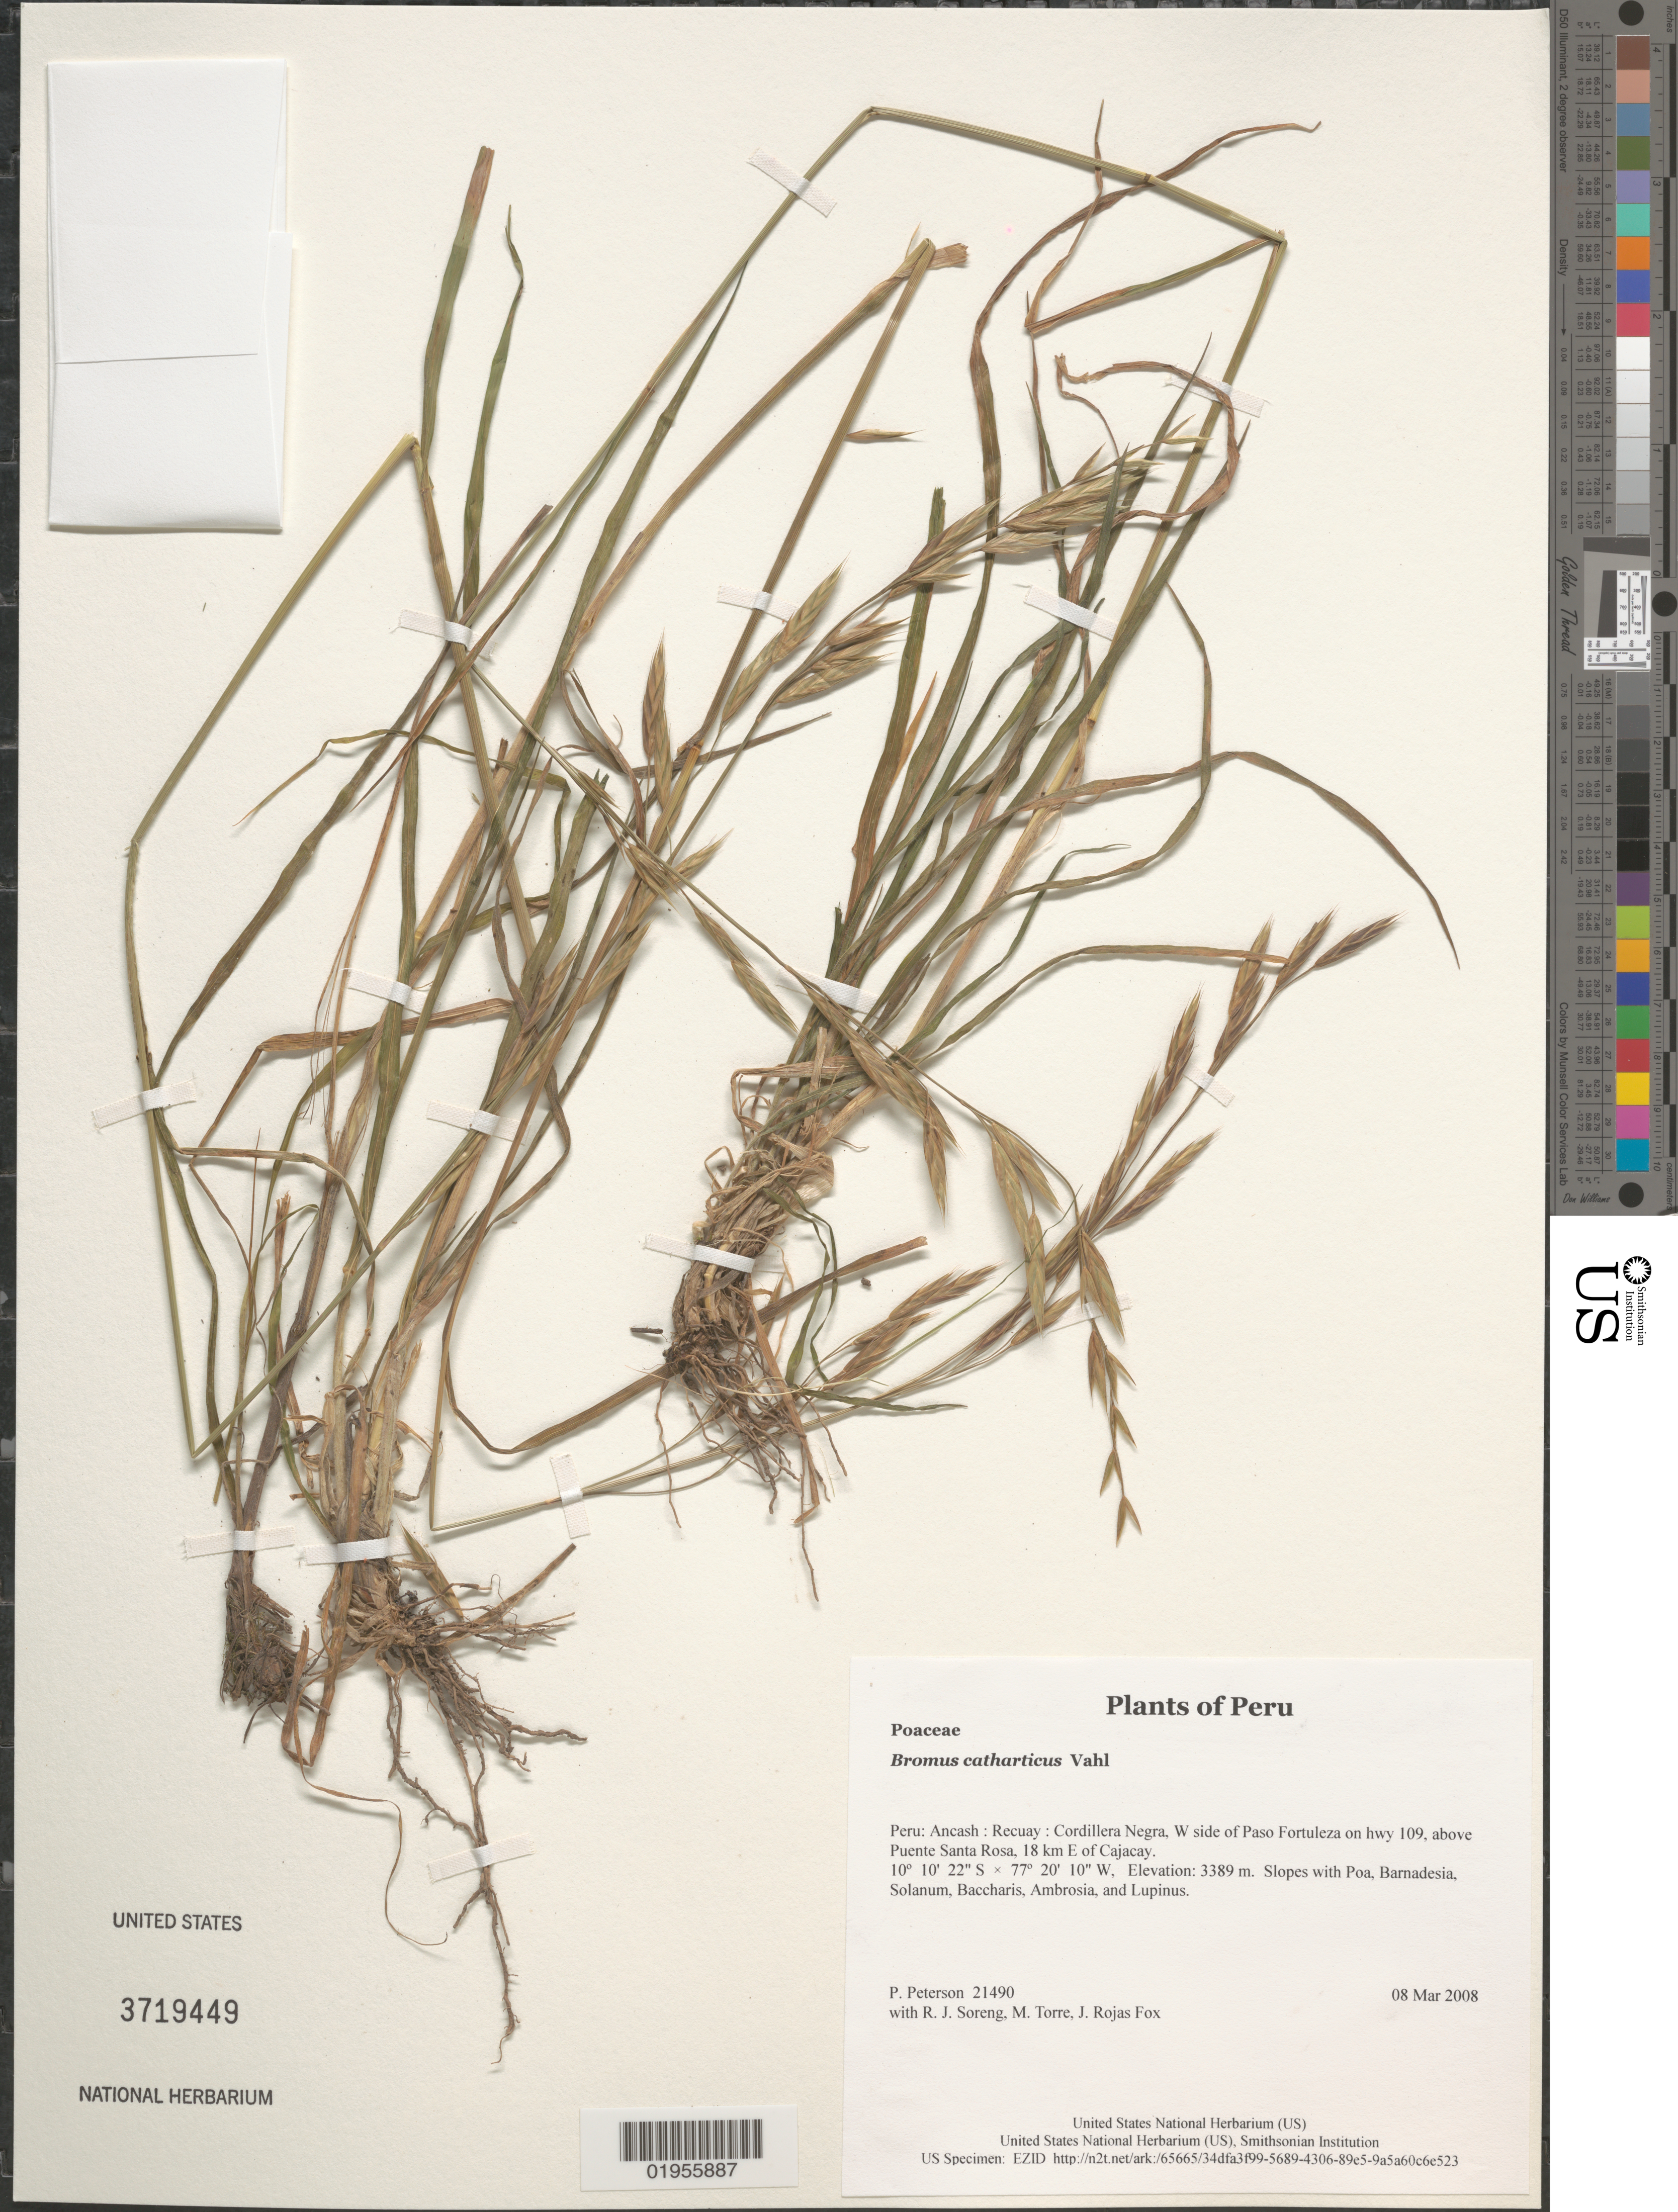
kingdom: Plantae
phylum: Tracheophyta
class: Liliopsida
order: Poales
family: Poaceae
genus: Bromus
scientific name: Bromus catharticus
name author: Vahl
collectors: P. M. Peterson, R. J. Soreng, M. Torre & J. Rojas Fox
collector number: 21490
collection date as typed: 08 Mar 2008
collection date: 2008-03-08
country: Peru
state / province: Ancash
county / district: Recuay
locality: Cordillera Negra, W side of Paso Fortuleza on hwy 109, above Puente Santa Rosa, 18 km E of Cajacay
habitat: Slopes with Poa, Barnadesia, Solanum, Baccharis, Ambrosia, and Lupinus.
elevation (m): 3389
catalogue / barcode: US 3719449